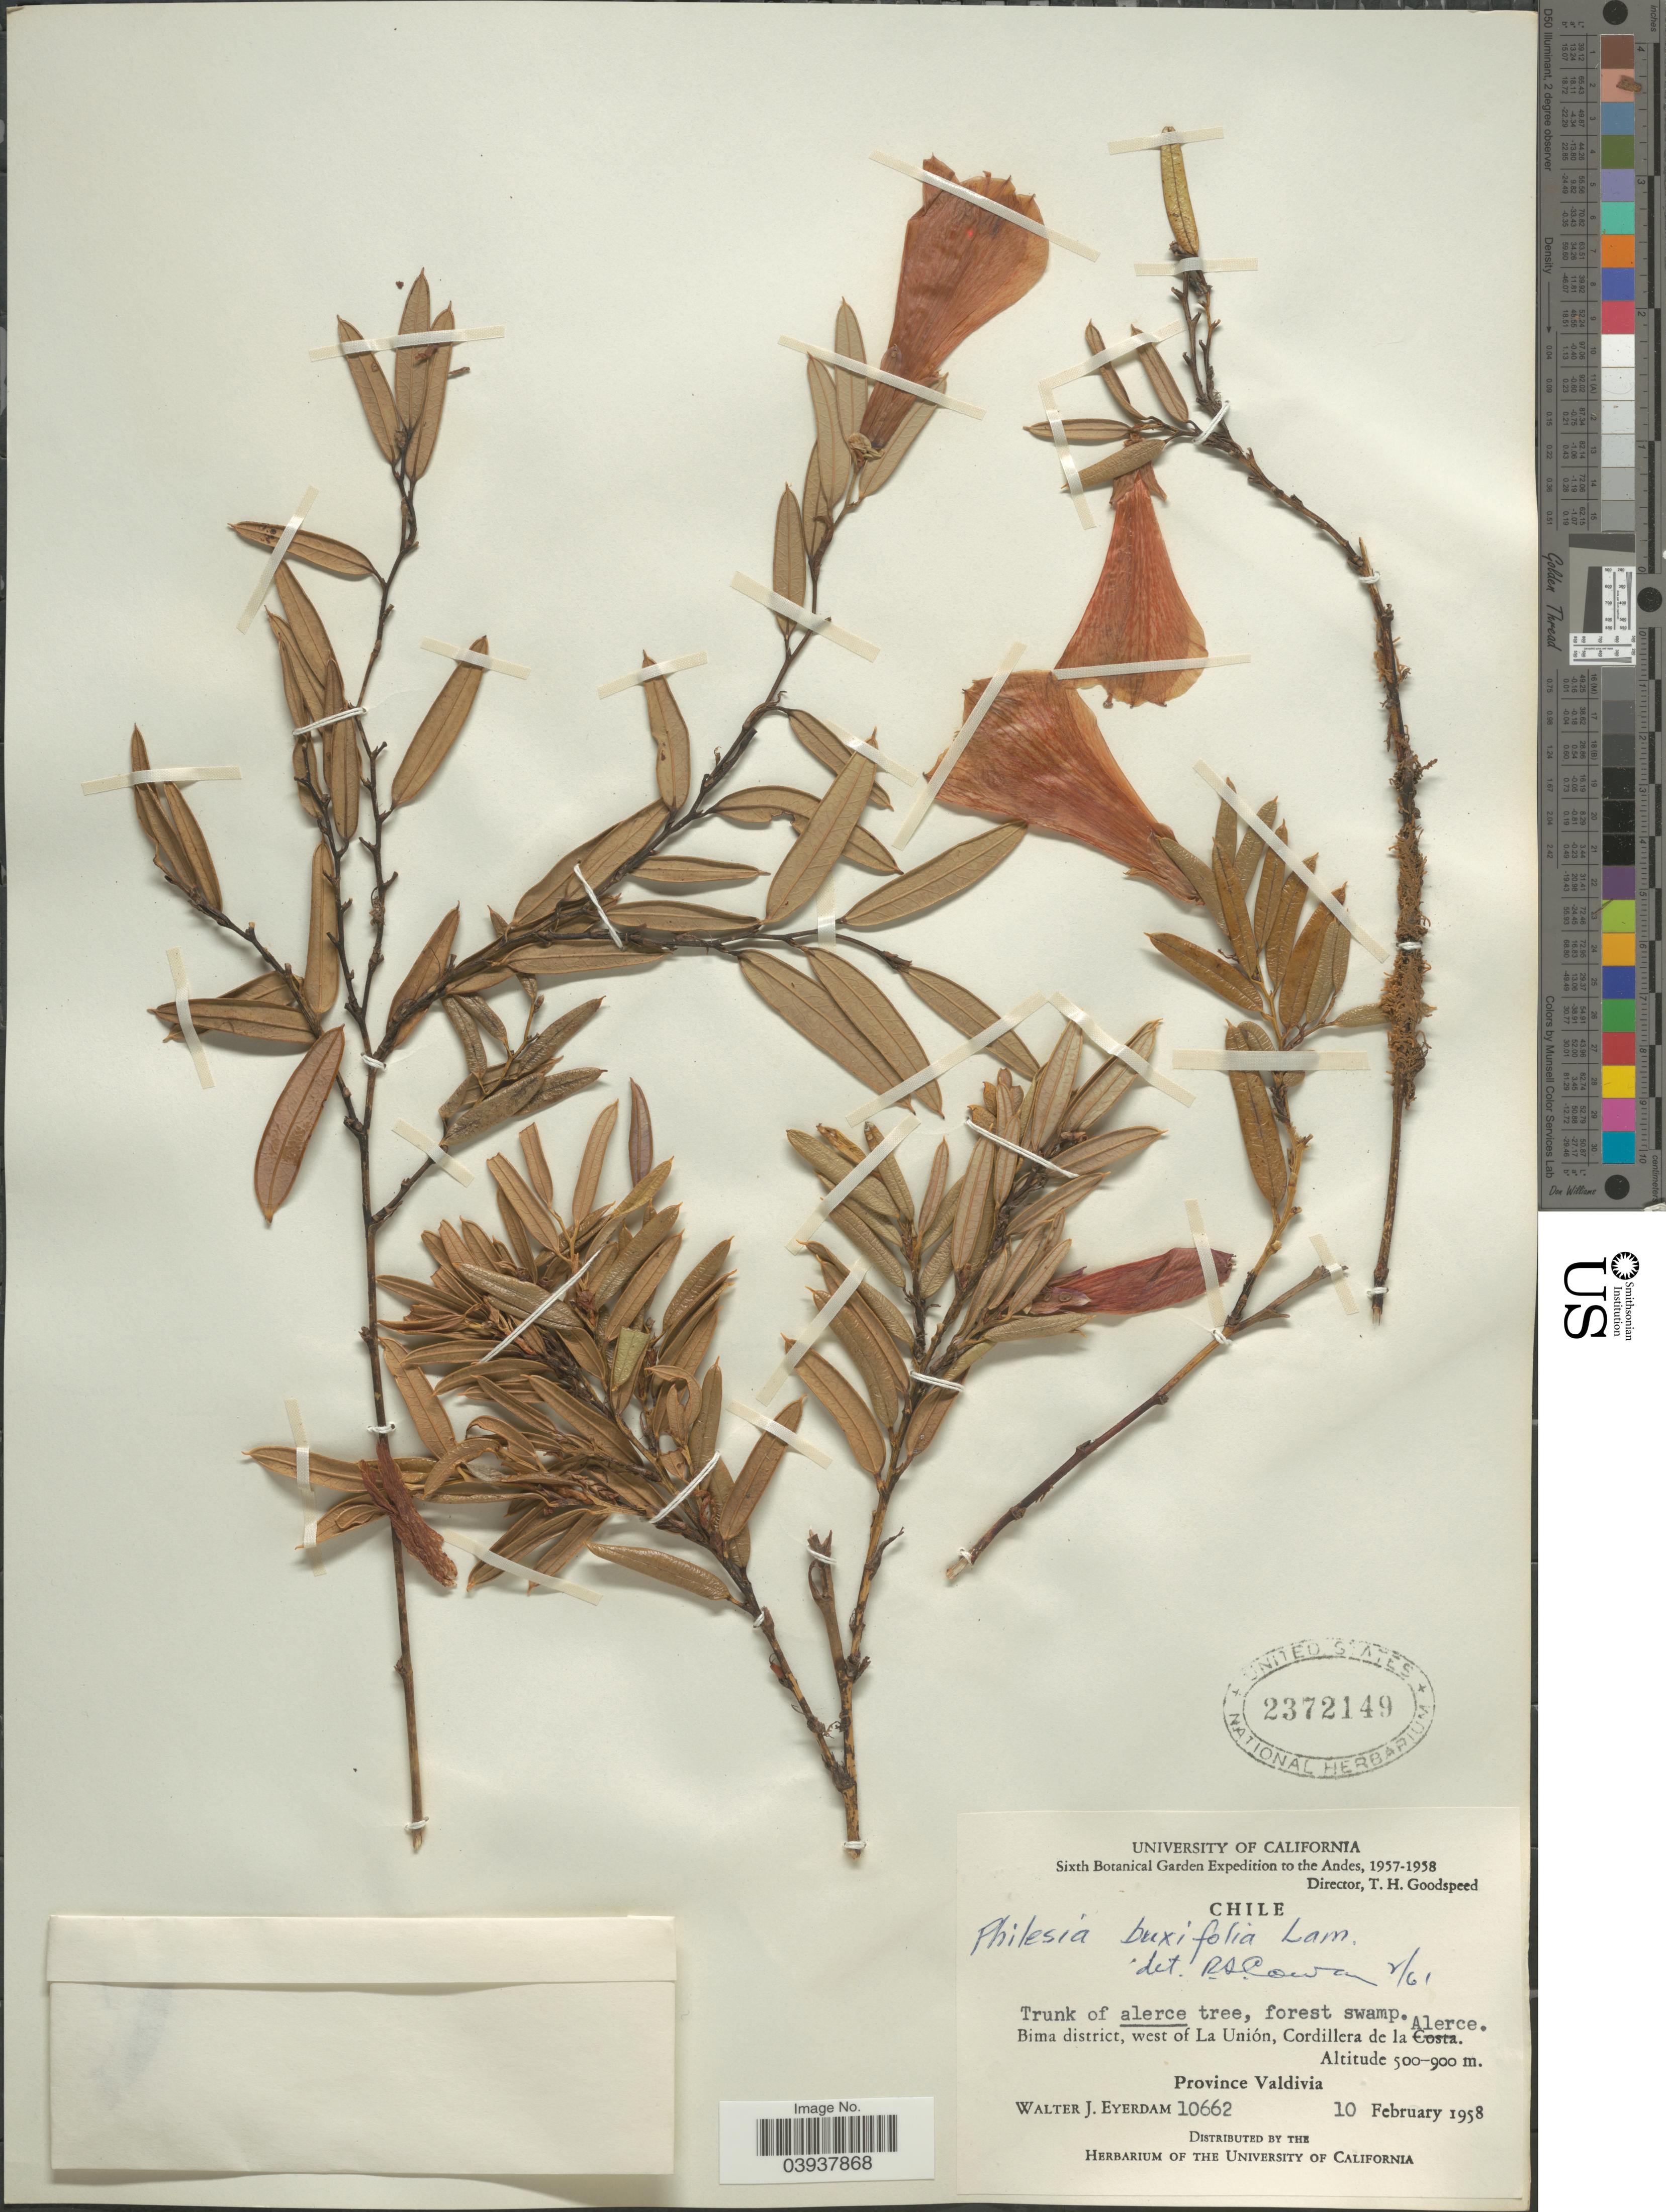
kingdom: Plantae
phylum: Tracheophyta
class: Liliopsida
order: Liliales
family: Philesiaceae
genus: Philesia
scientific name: Philesia buxifolia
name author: Poir.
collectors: W. J. Eyerdam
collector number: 10662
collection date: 1958-02-10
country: Chile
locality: Andes. Bima district, west of La Unión, Cordillera de la Alerce. Province Valdivia.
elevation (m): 500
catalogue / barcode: US 2372149